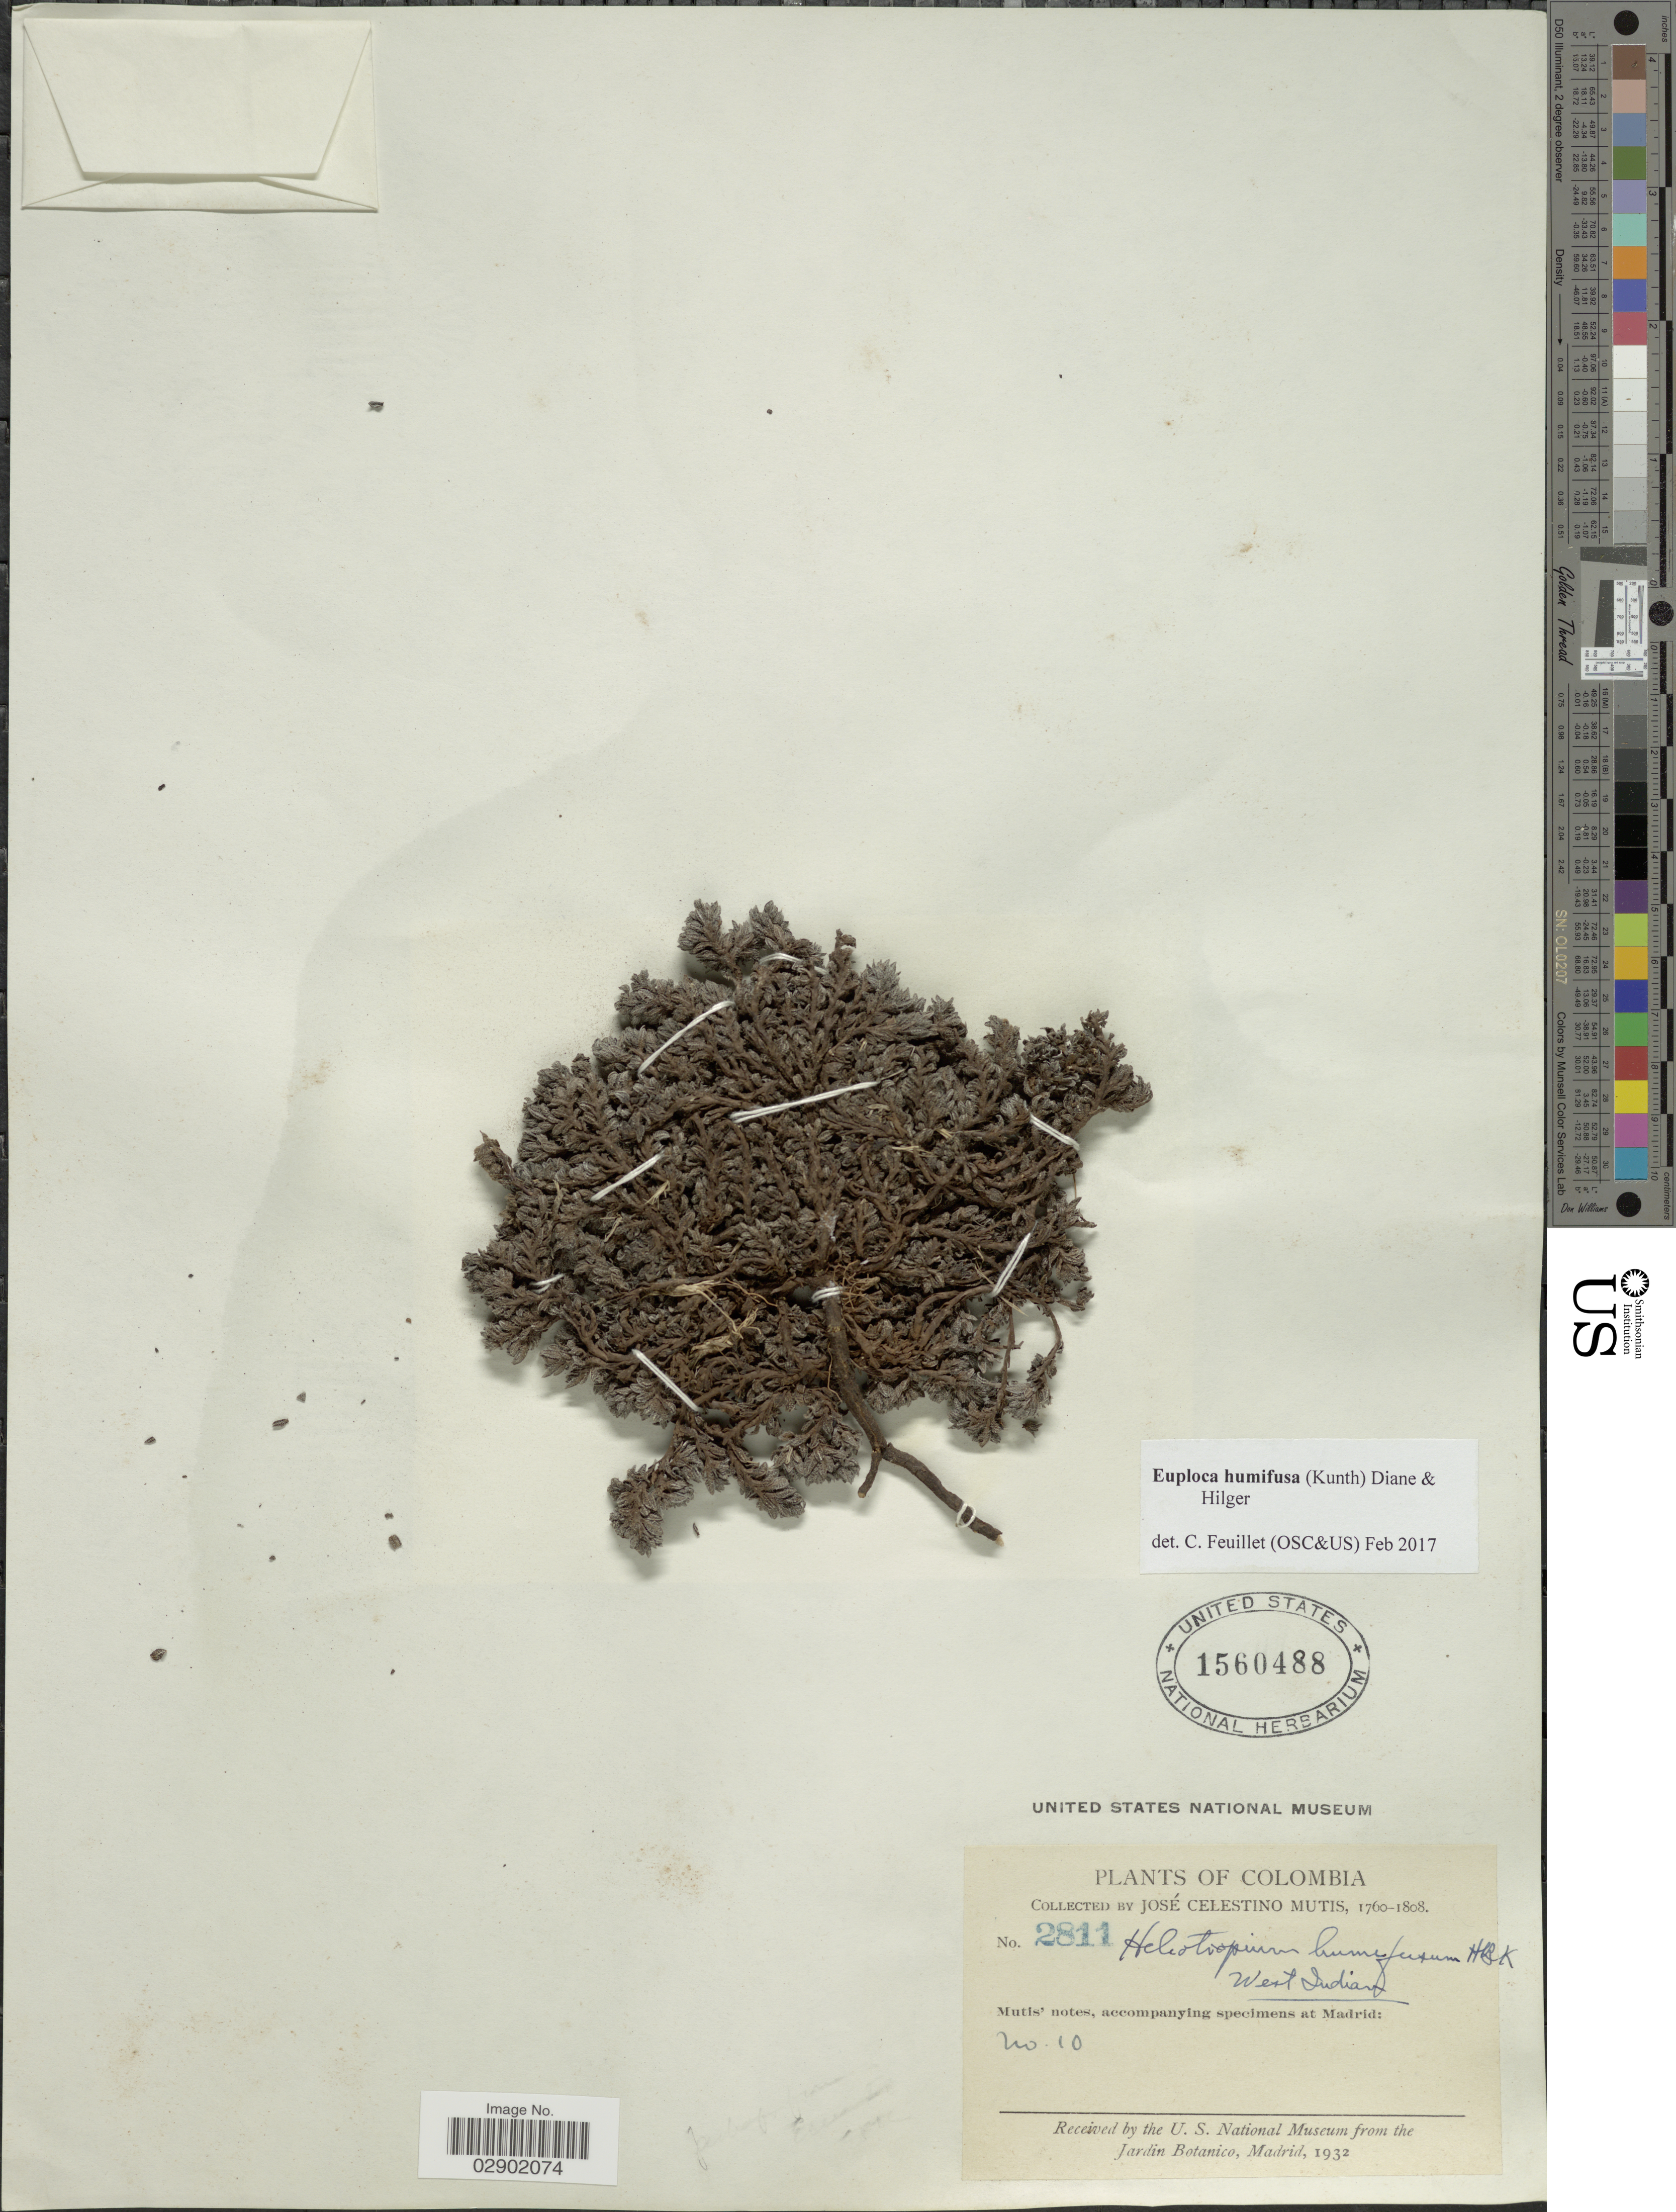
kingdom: Plantae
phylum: Tracheophyta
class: Magnoliopsida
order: Boraginales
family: Heliotropiaceae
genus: Euploca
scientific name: Euploca humifusa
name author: (Kunth) Diane & Hilger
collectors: J. C. B. Mutis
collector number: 2811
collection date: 1760/1808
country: Colombia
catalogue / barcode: US 1560488